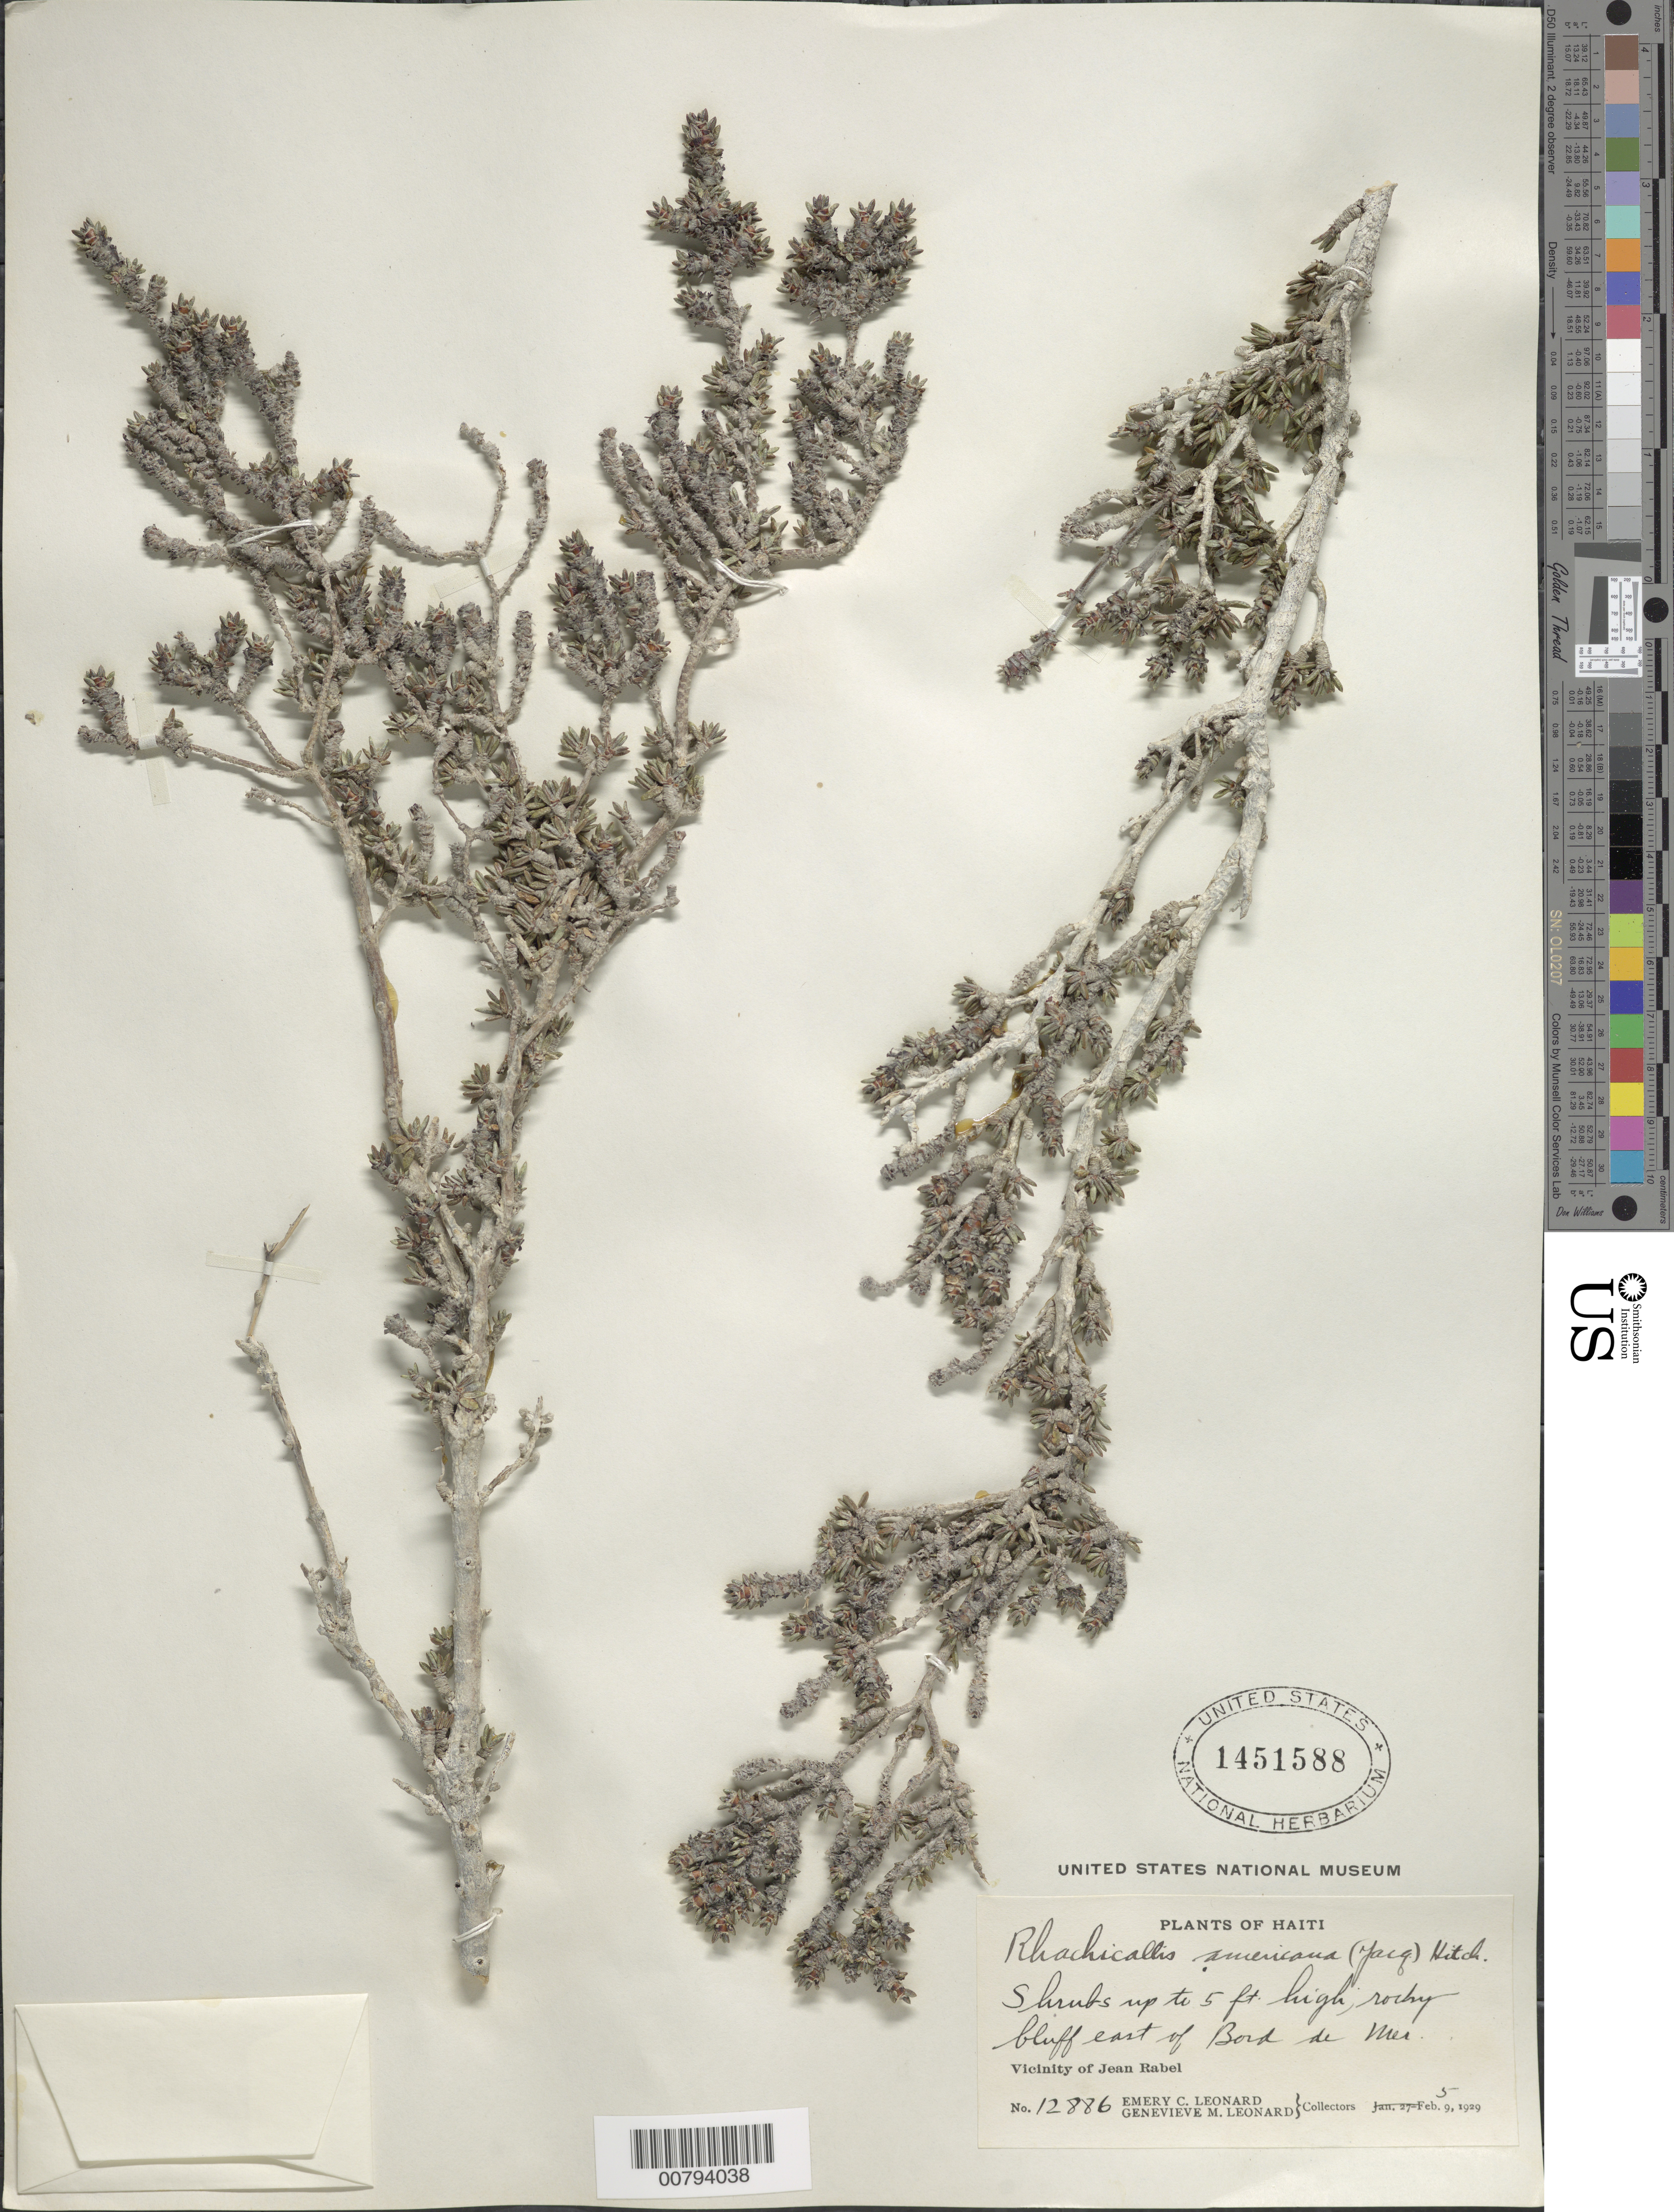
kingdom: Plantae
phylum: Tracheophyta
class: Magnoliopsida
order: Gentianales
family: Rubiaceae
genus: Rachicallis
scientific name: Rachicallis americana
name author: (Jacq.) Hitchc.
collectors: E. C. Leonard & G. M. Leonard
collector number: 12886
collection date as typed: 05 Feb 1929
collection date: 1929-02-05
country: Haiti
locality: Bluff east of Bord de Mer. Vicinity of Rabel.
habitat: Rocky bluff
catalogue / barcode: US 1451588